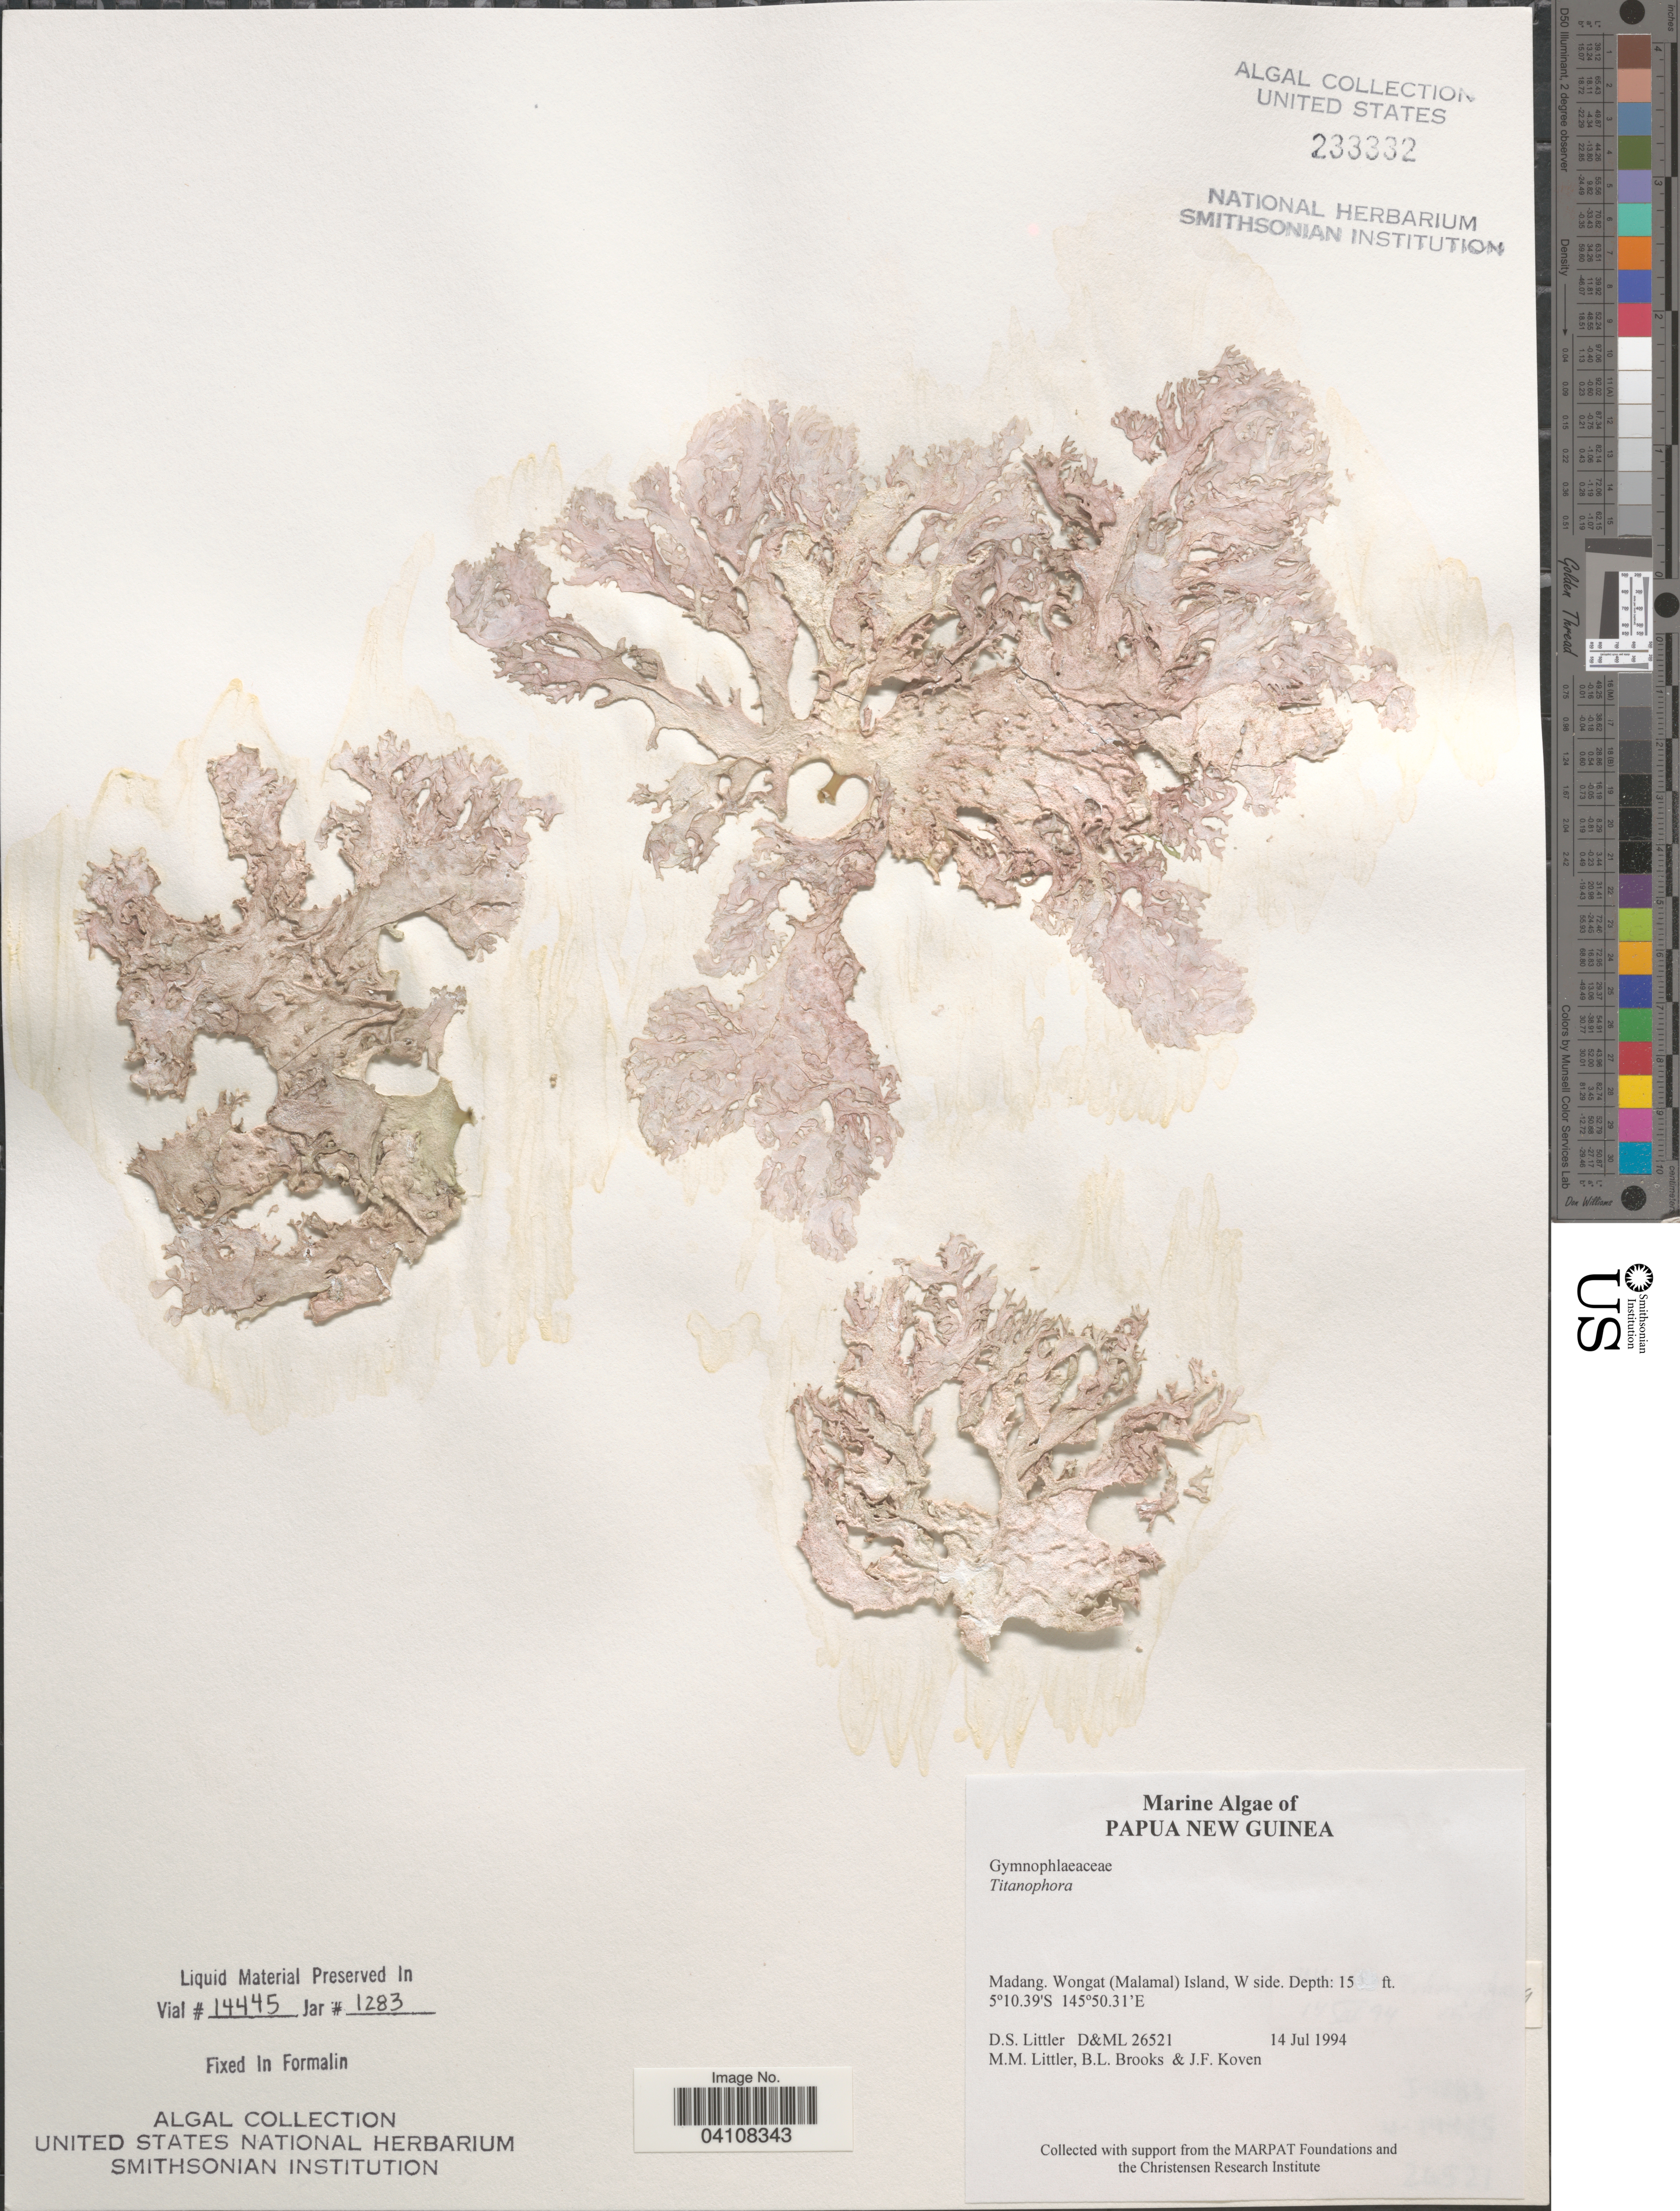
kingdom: Plantae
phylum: Rhodophyta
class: Florideophyceae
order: Nemastomatales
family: Schizymeniaceae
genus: Titanophora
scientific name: Titanophora sp.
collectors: D. S. Littler, B. Brooks & J. Koven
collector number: D&ML26521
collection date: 1994-07-14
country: Papua New Guinea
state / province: Madang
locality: Wongat (Malamal) Island, W side.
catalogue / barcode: US 233332